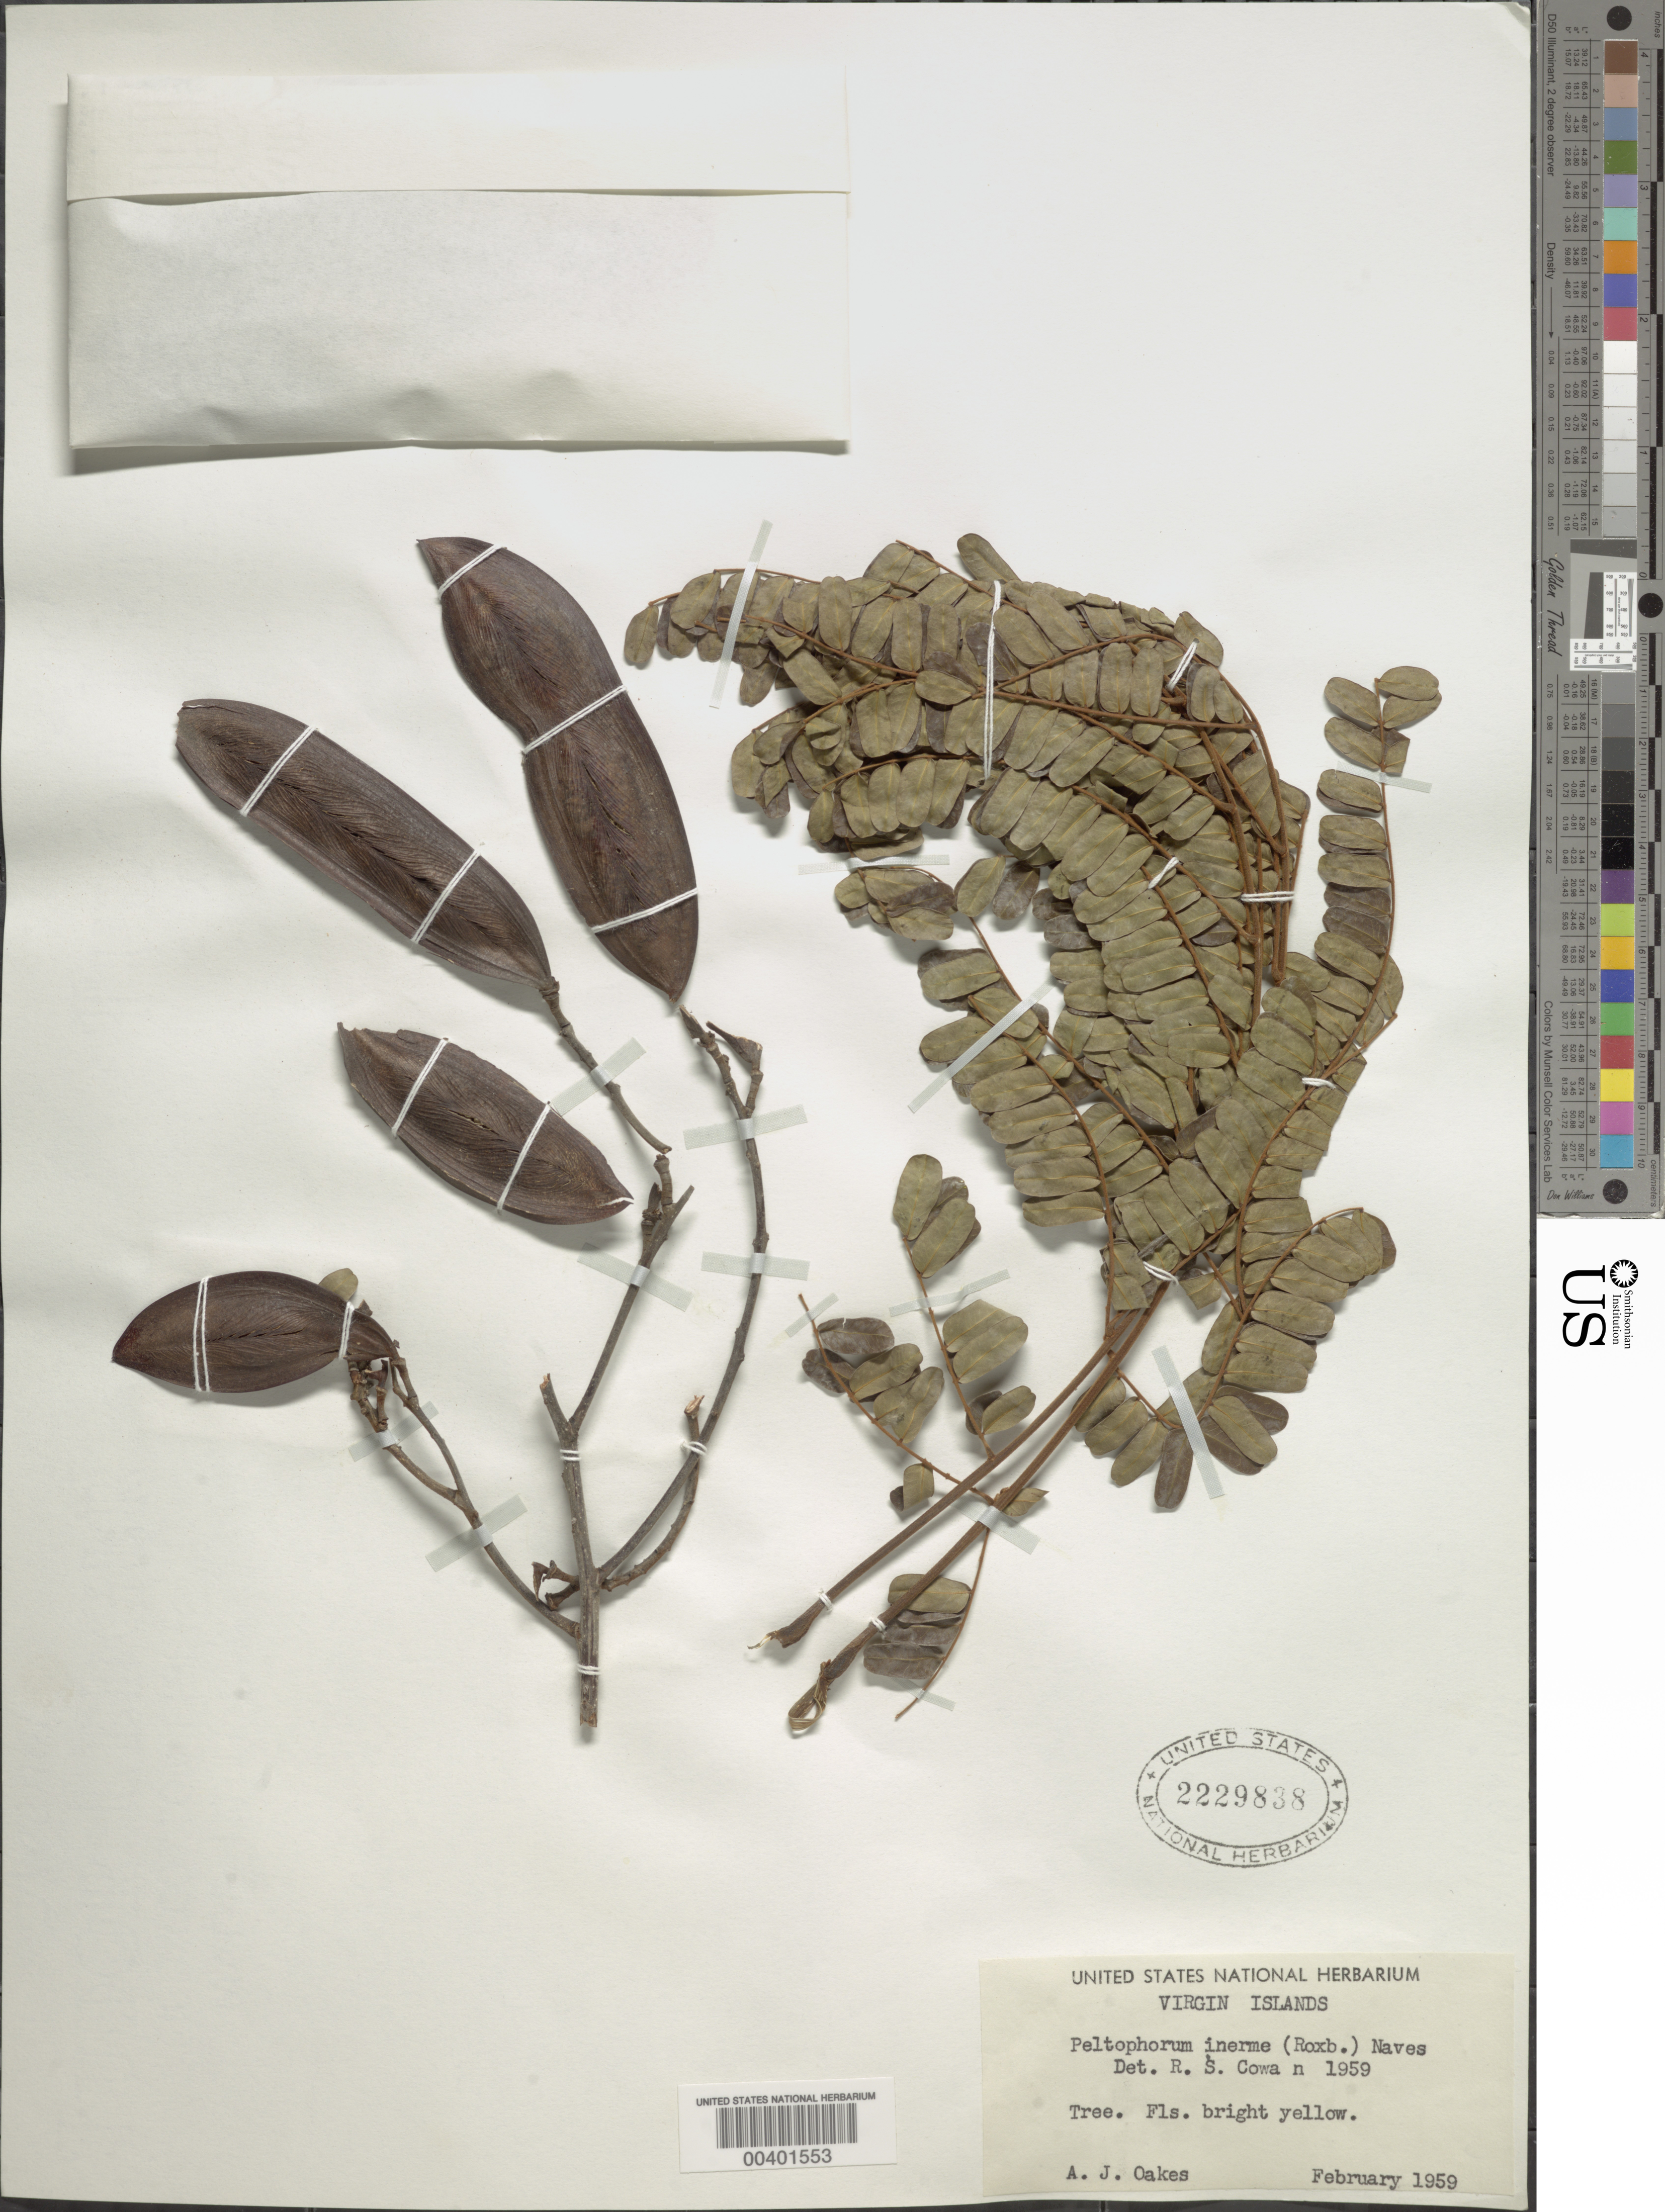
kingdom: Plantae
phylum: Tracheophyta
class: Magnoliopsida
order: Fabales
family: Fabaceae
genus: Peltophorum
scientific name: Peltophorum pterocarpum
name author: (DC.) Backer ex K. Heyne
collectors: A. Oakes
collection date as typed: Feb 1959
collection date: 1959-02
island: Leeward Islands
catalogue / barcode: US 2229838